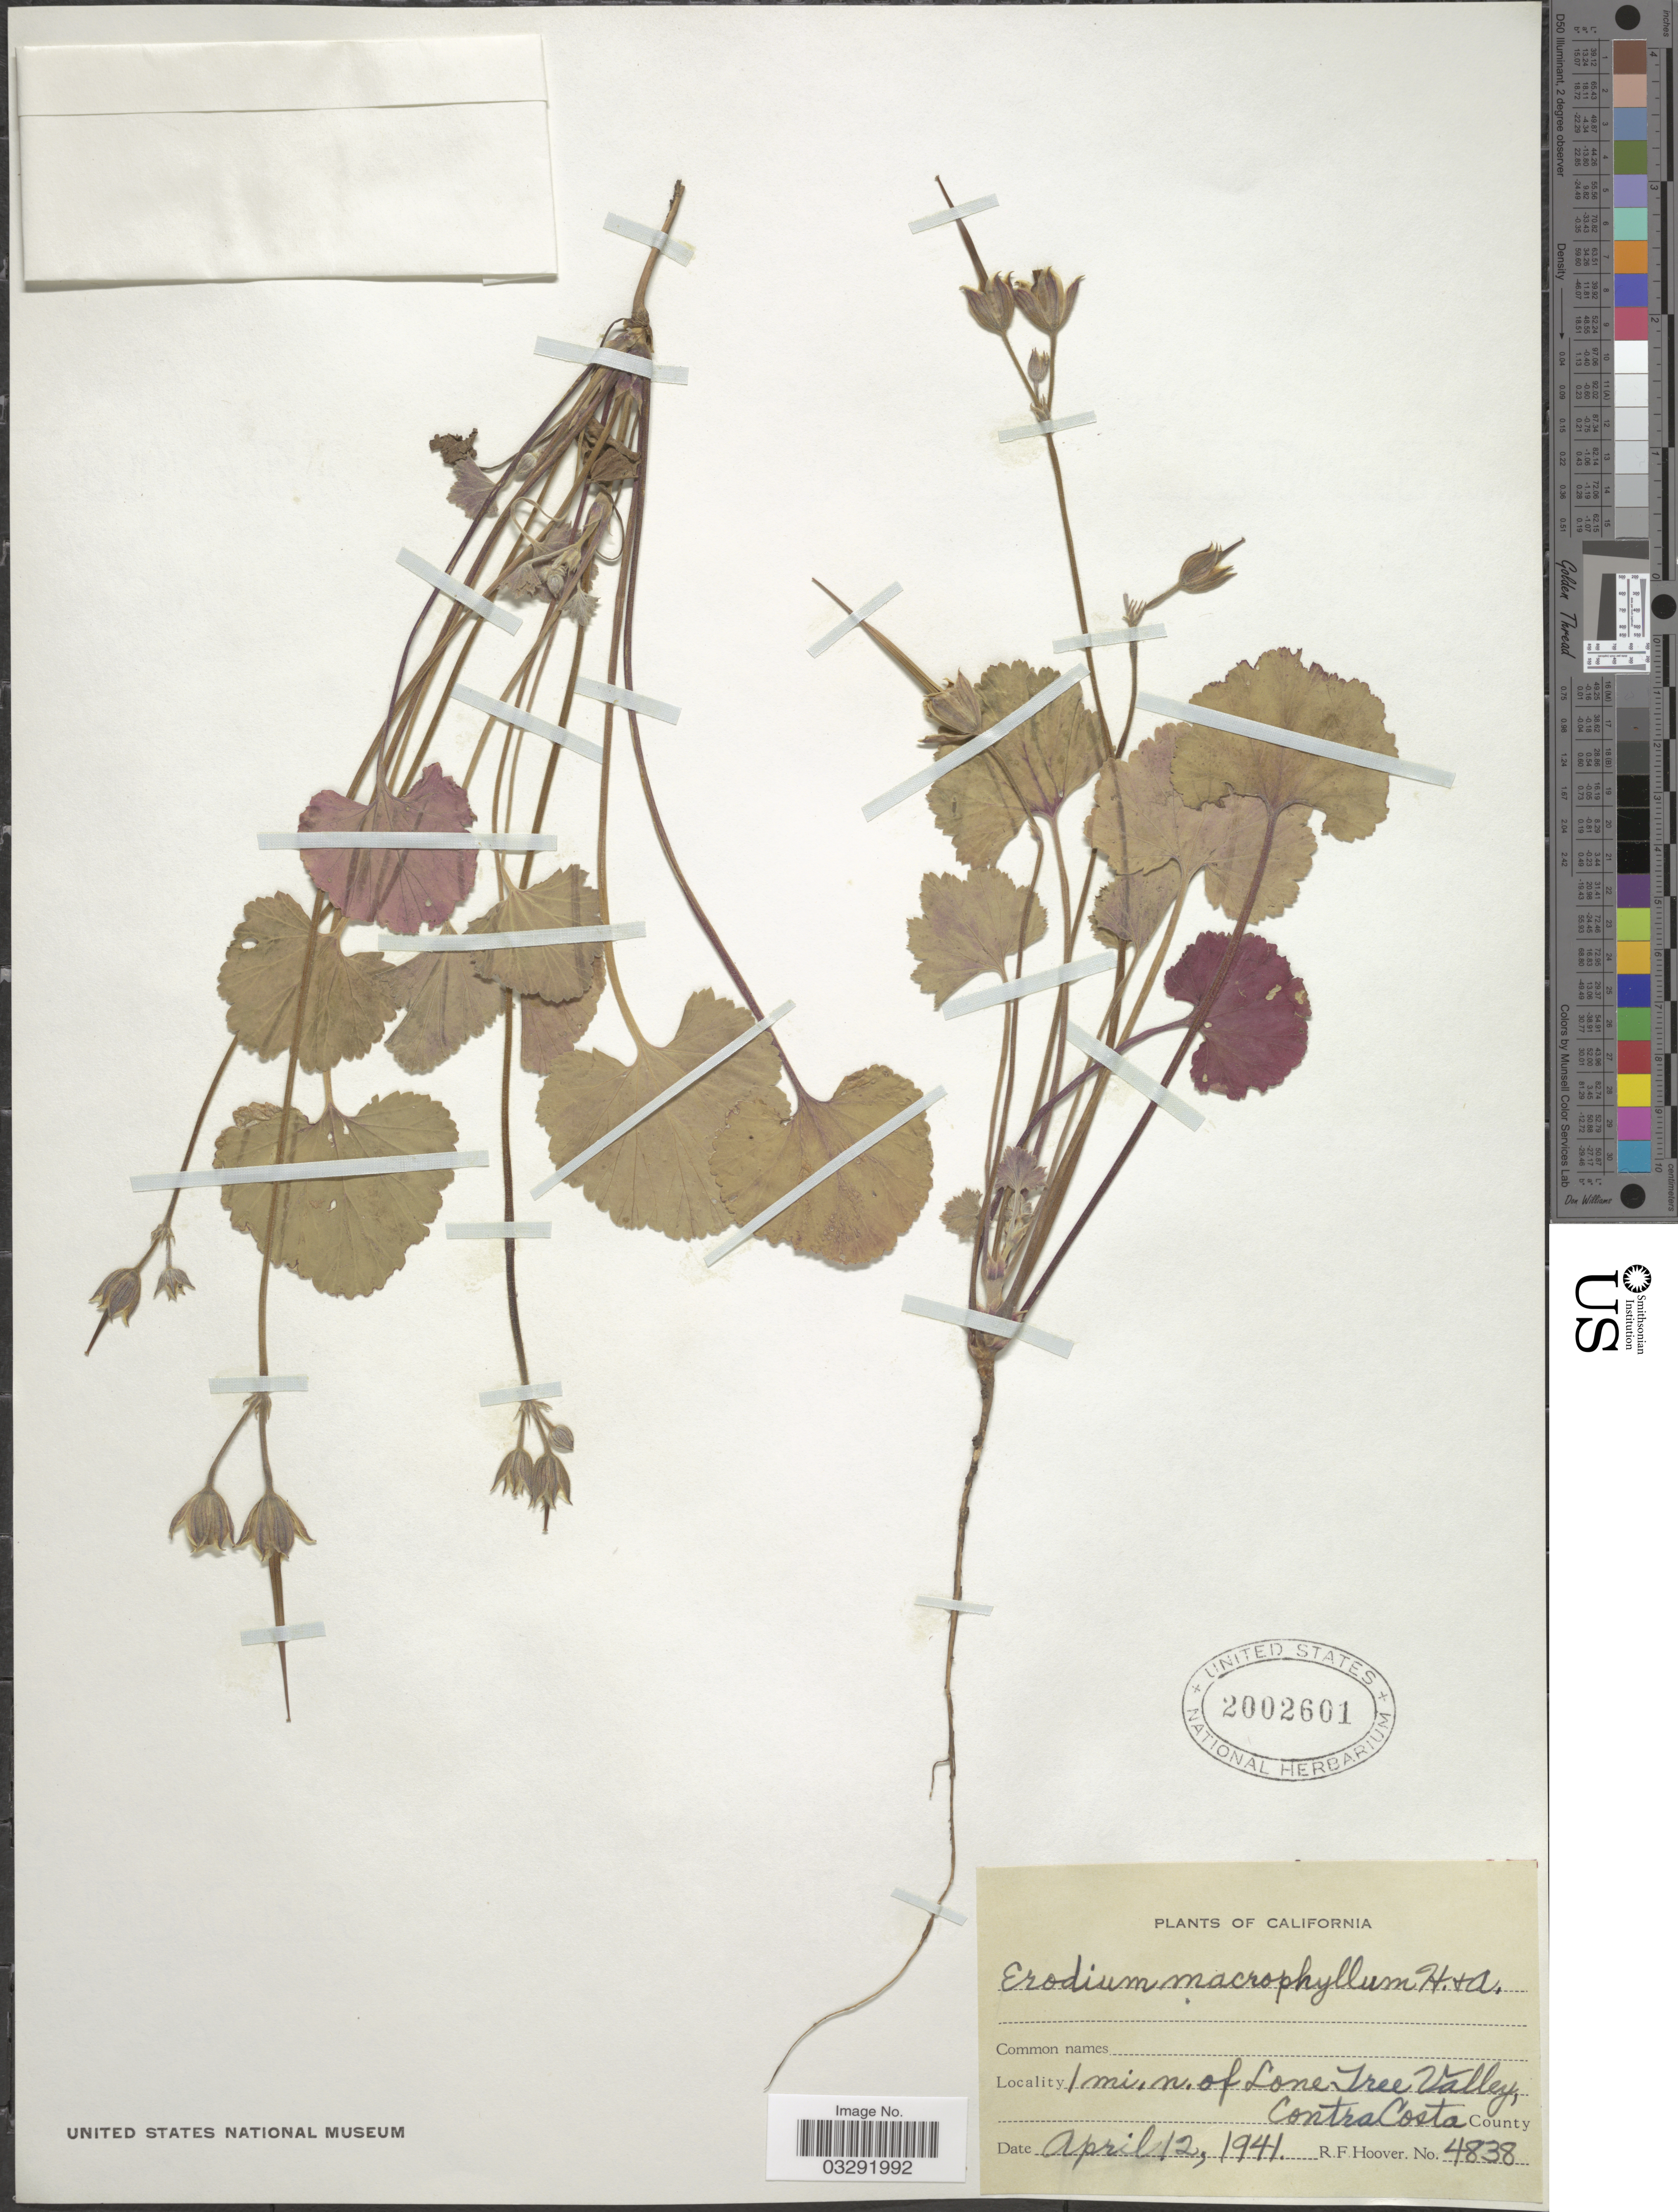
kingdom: Plantae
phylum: Tracheophyta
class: Magnoliopsida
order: Geraniales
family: Geraniaceae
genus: California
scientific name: California macrophylla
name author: (Hook. & Arn.) Aldasoro et al.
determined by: Strong, Mark T., (BOT), Smithsonian Institution - National Museum of Natural History (UNITED STATES)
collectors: R. F. Hoover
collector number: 4838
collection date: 1941-04-12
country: United States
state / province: California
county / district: Contra Costa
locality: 1 mi. n. of Lone Tree Valley, ContraCosta County.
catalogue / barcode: US 2002601